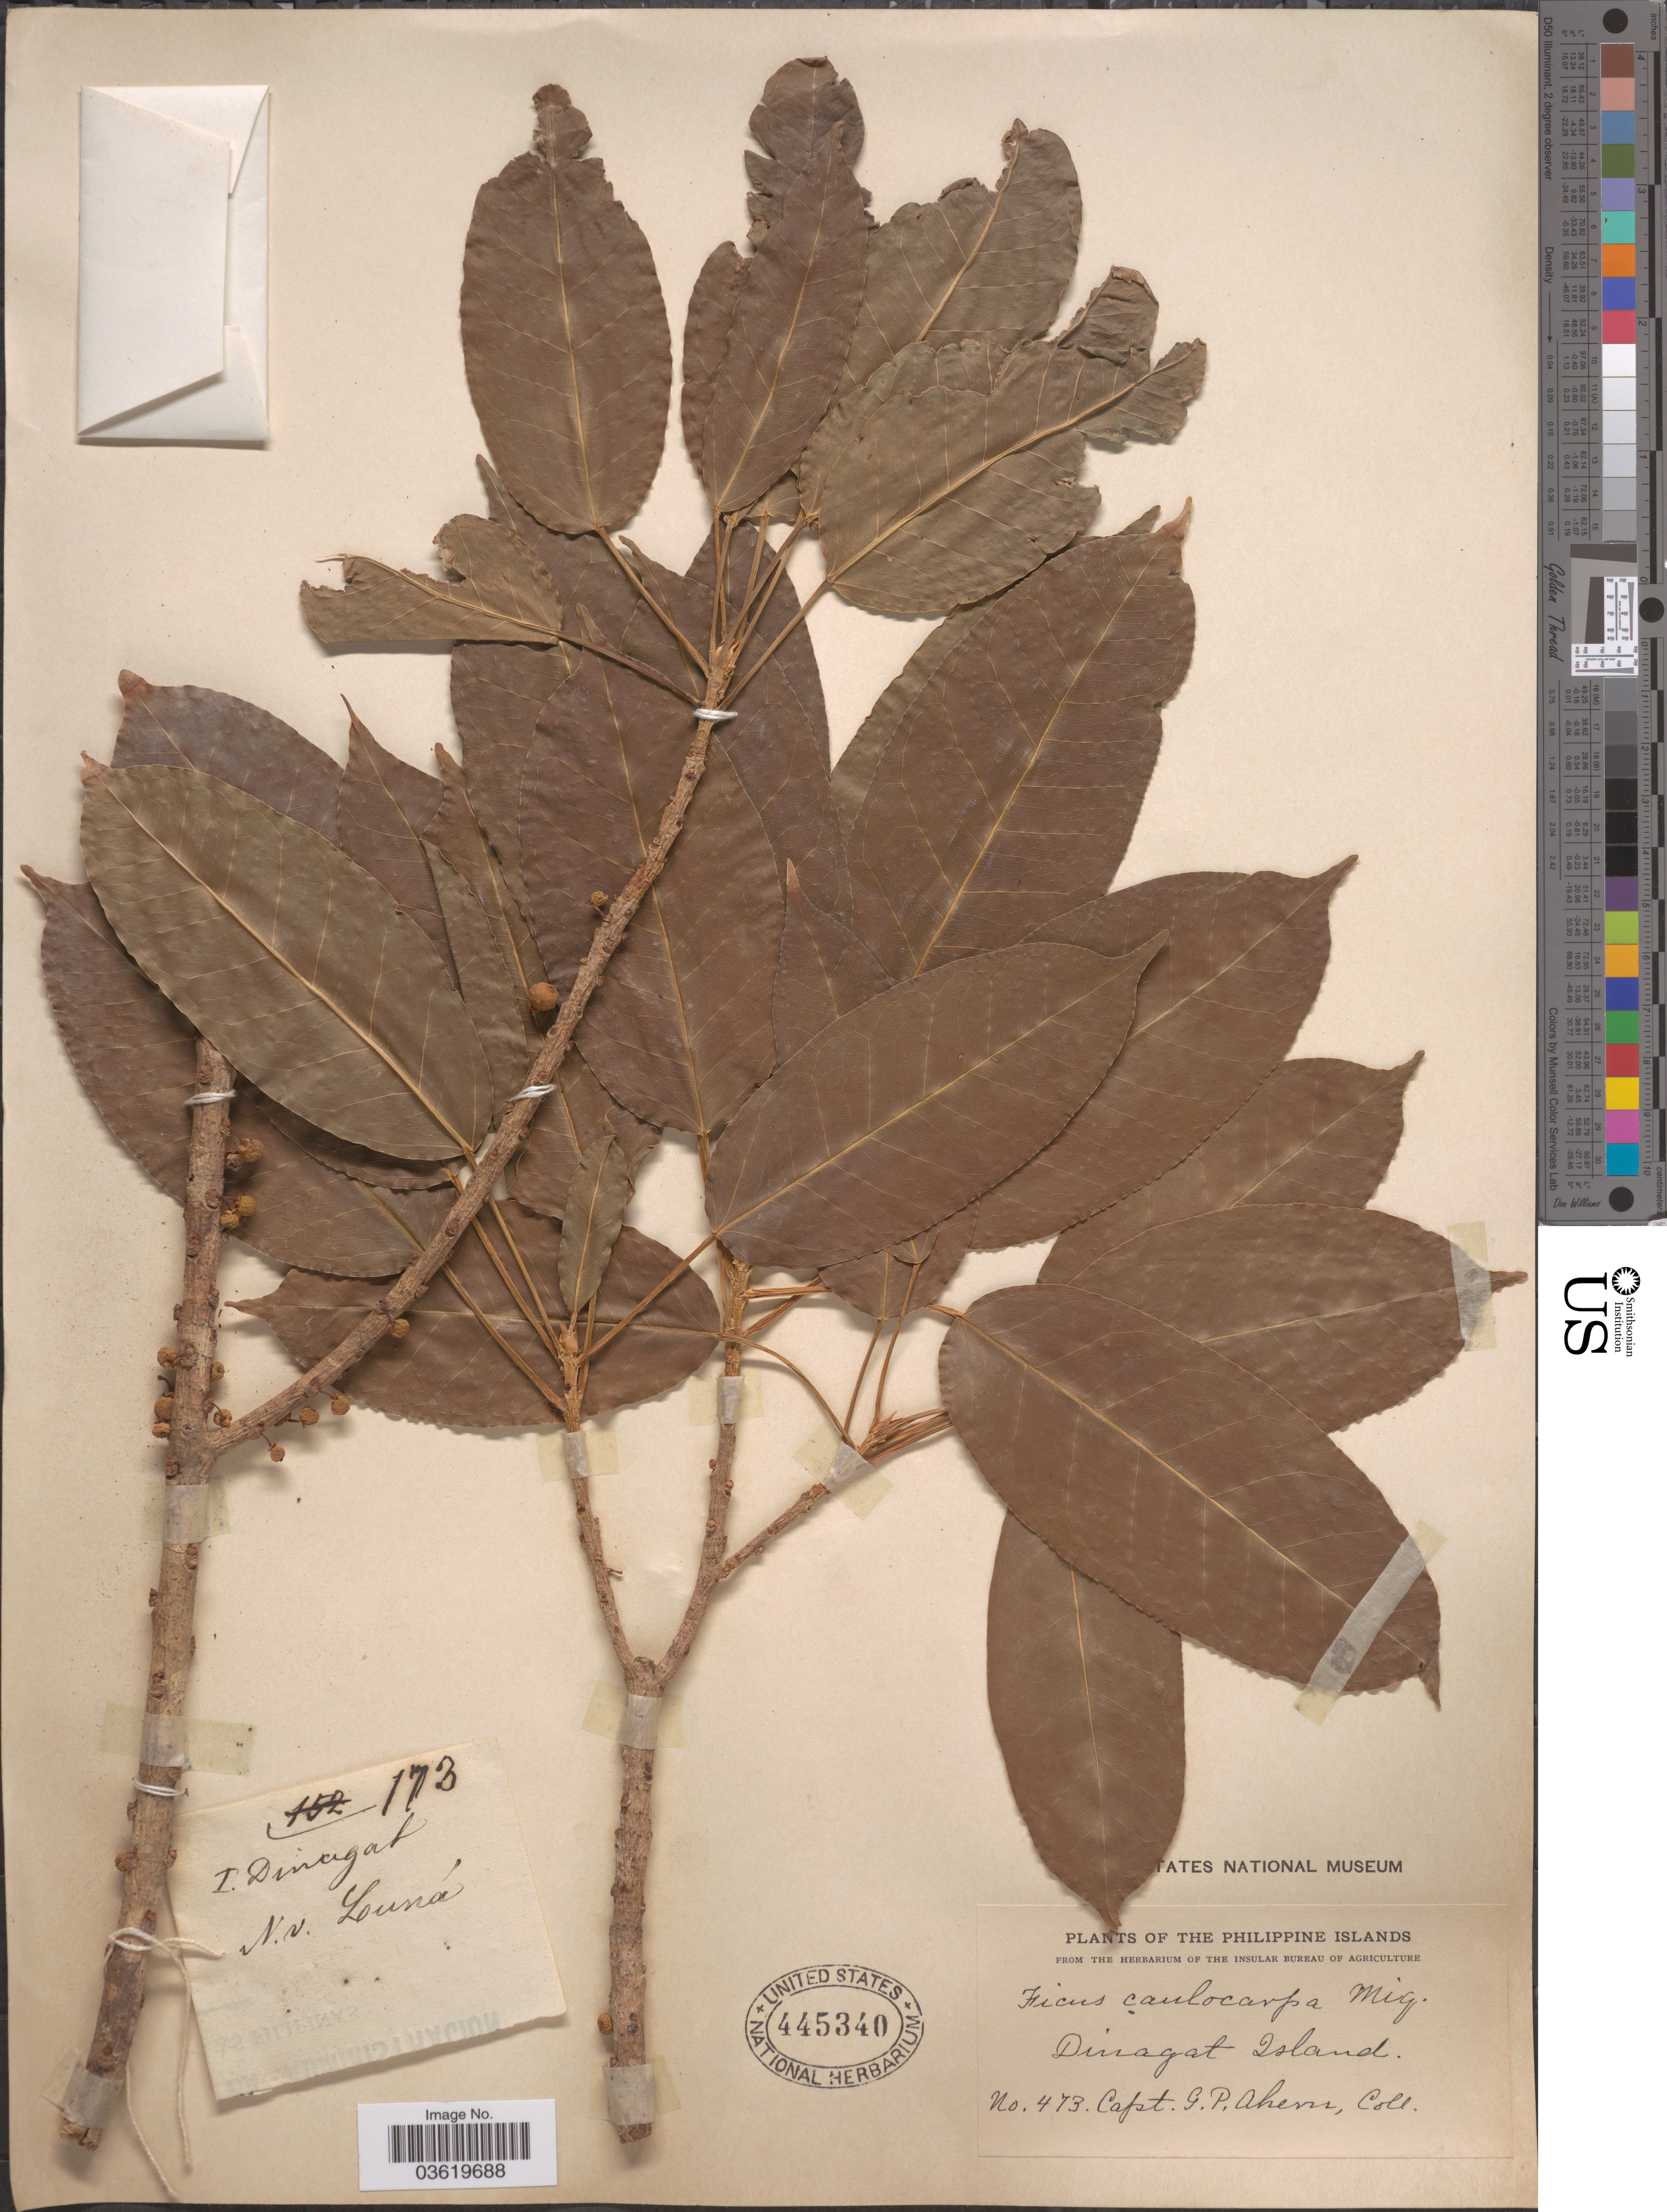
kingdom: Plantae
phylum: Tracheophyta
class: Magnoliopsida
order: Rosales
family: Moraceae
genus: Ficus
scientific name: Ficus stipulosa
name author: (Miq.) Miq.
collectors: G. Ahern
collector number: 473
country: Philippines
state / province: Caraga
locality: Philippine Islands. Dinagat Island.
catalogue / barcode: US 445340